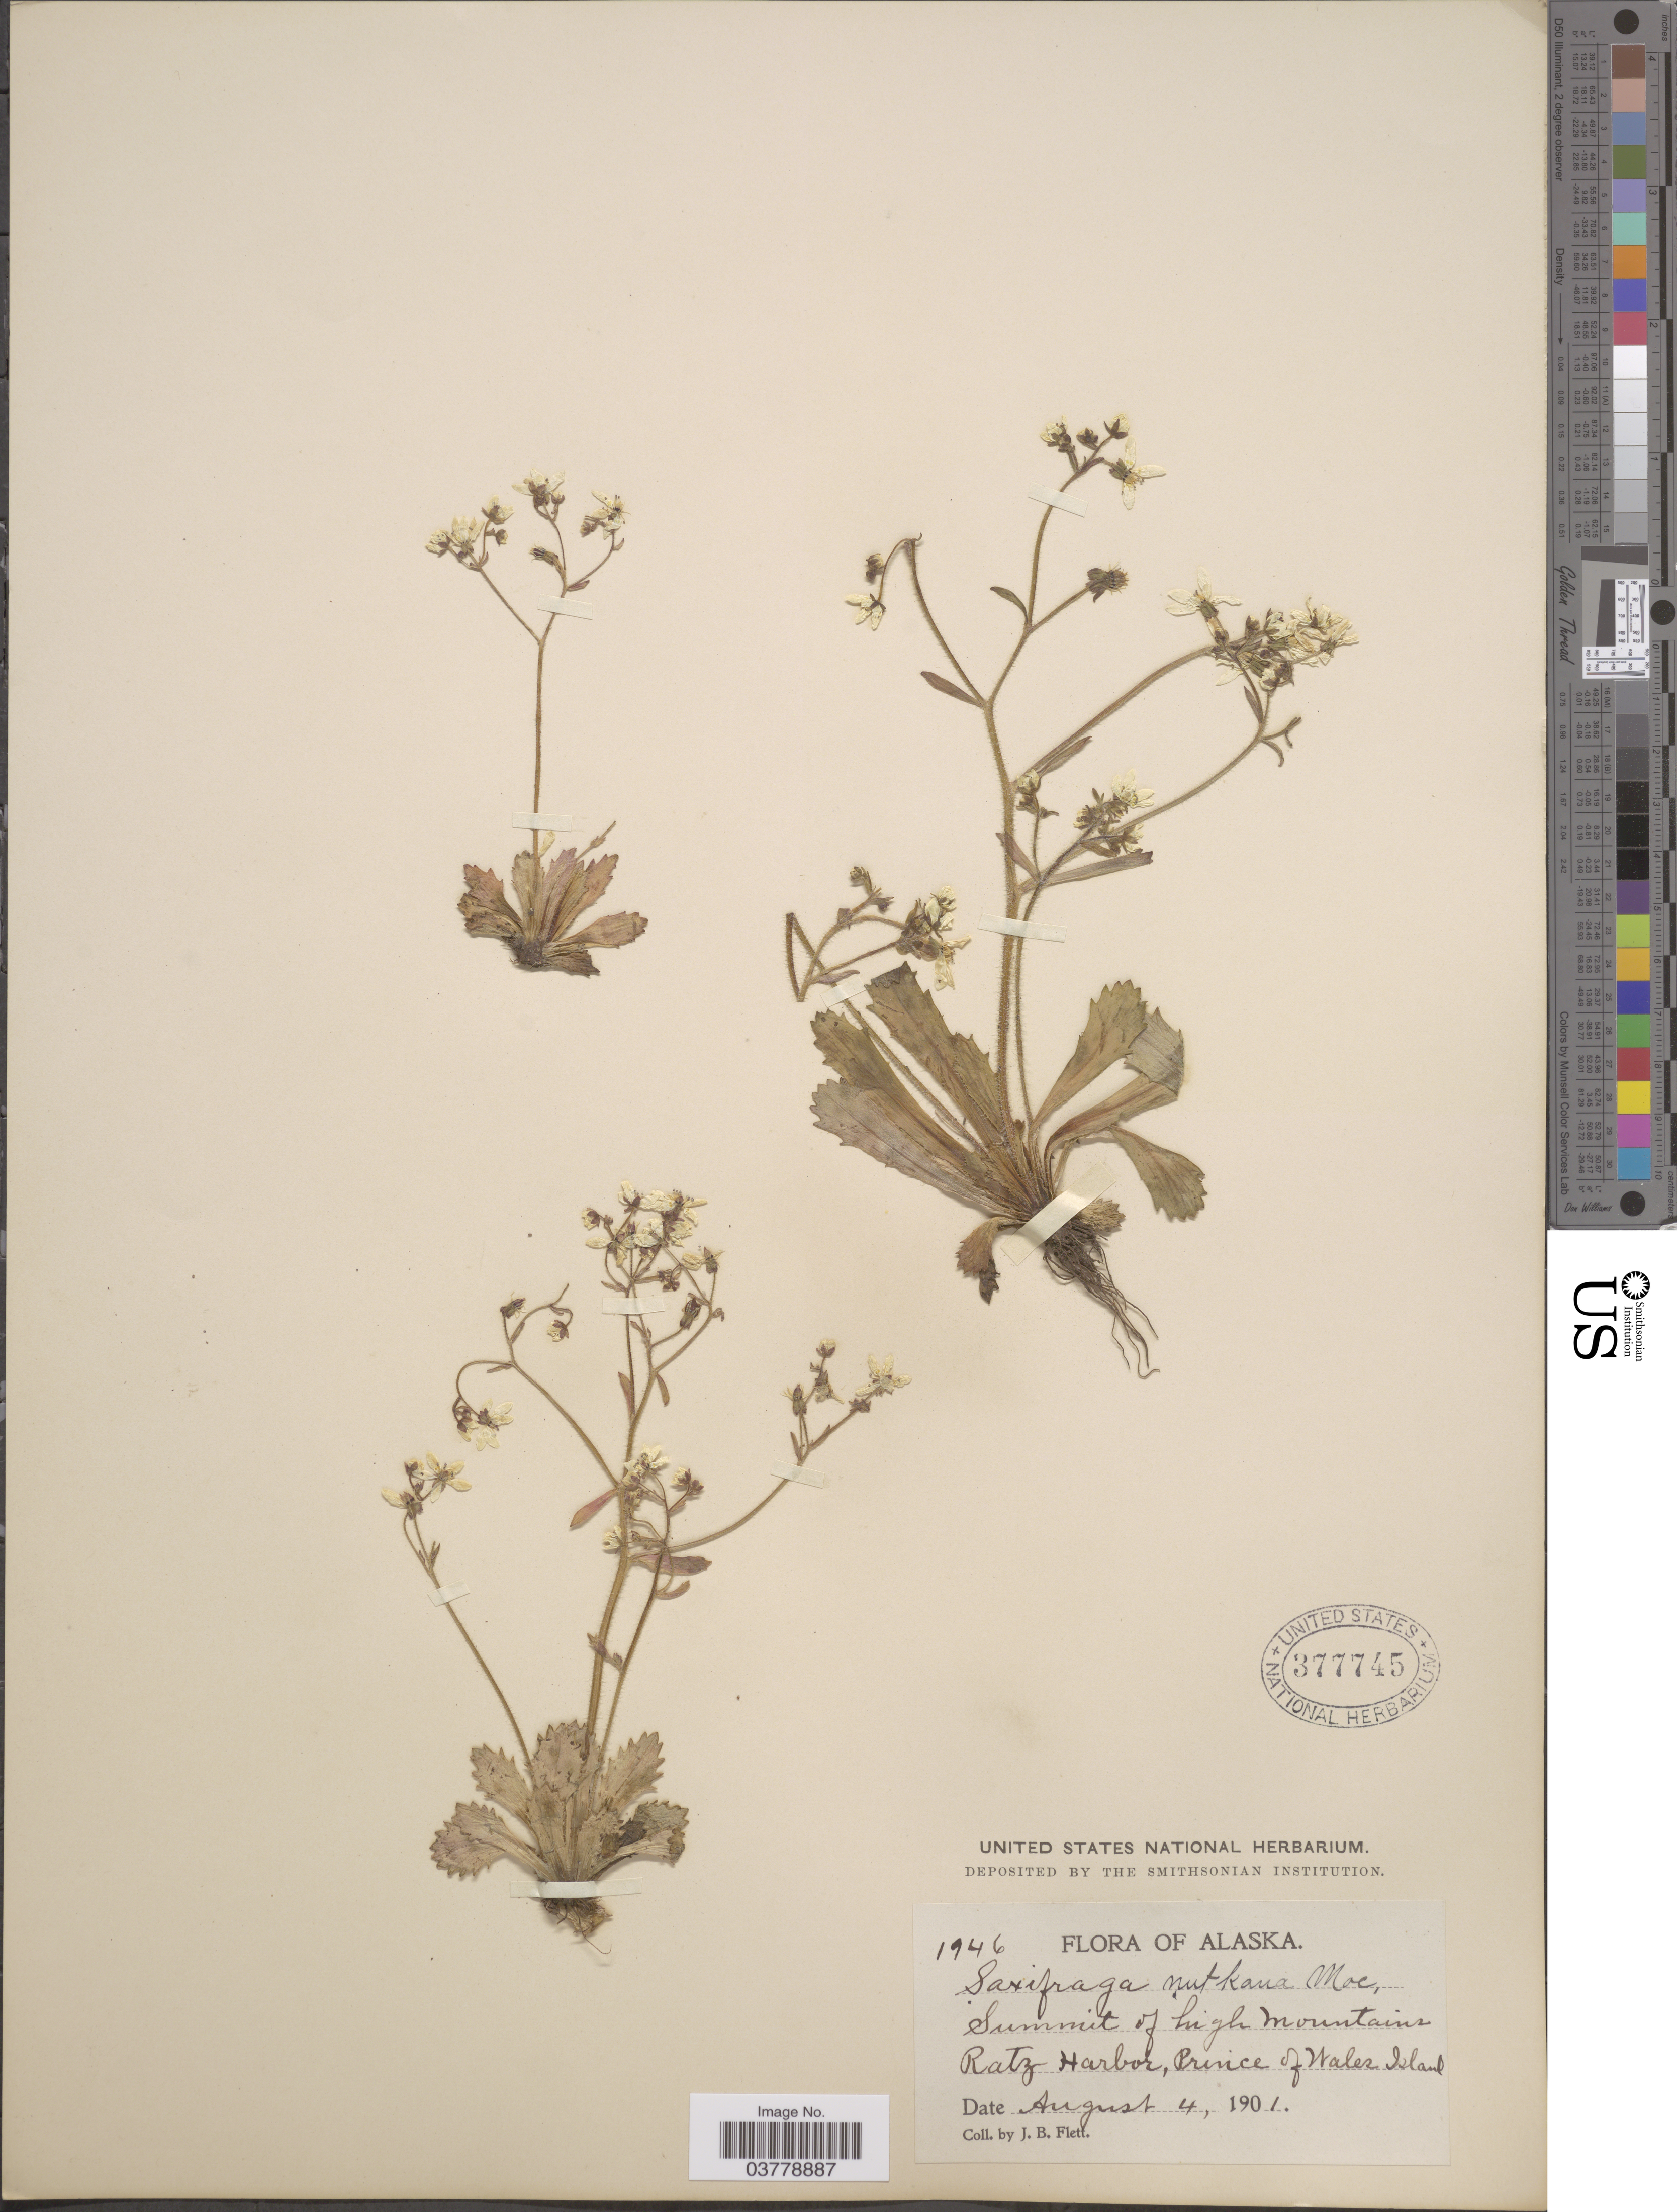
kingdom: Plantae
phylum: Tracheophyta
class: Magnoliopsida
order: Saxifragales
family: Saxifragaceae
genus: Micranthes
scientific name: Micranthes ferruginea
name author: (Graham) Brouillet & Gornall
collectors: J. Flett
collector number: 1946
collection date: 1901-08-04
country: United States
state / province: Alaska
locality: Summit of high mountains Ratz Harbor, Prince of Wales Island.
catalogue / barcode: US 377745